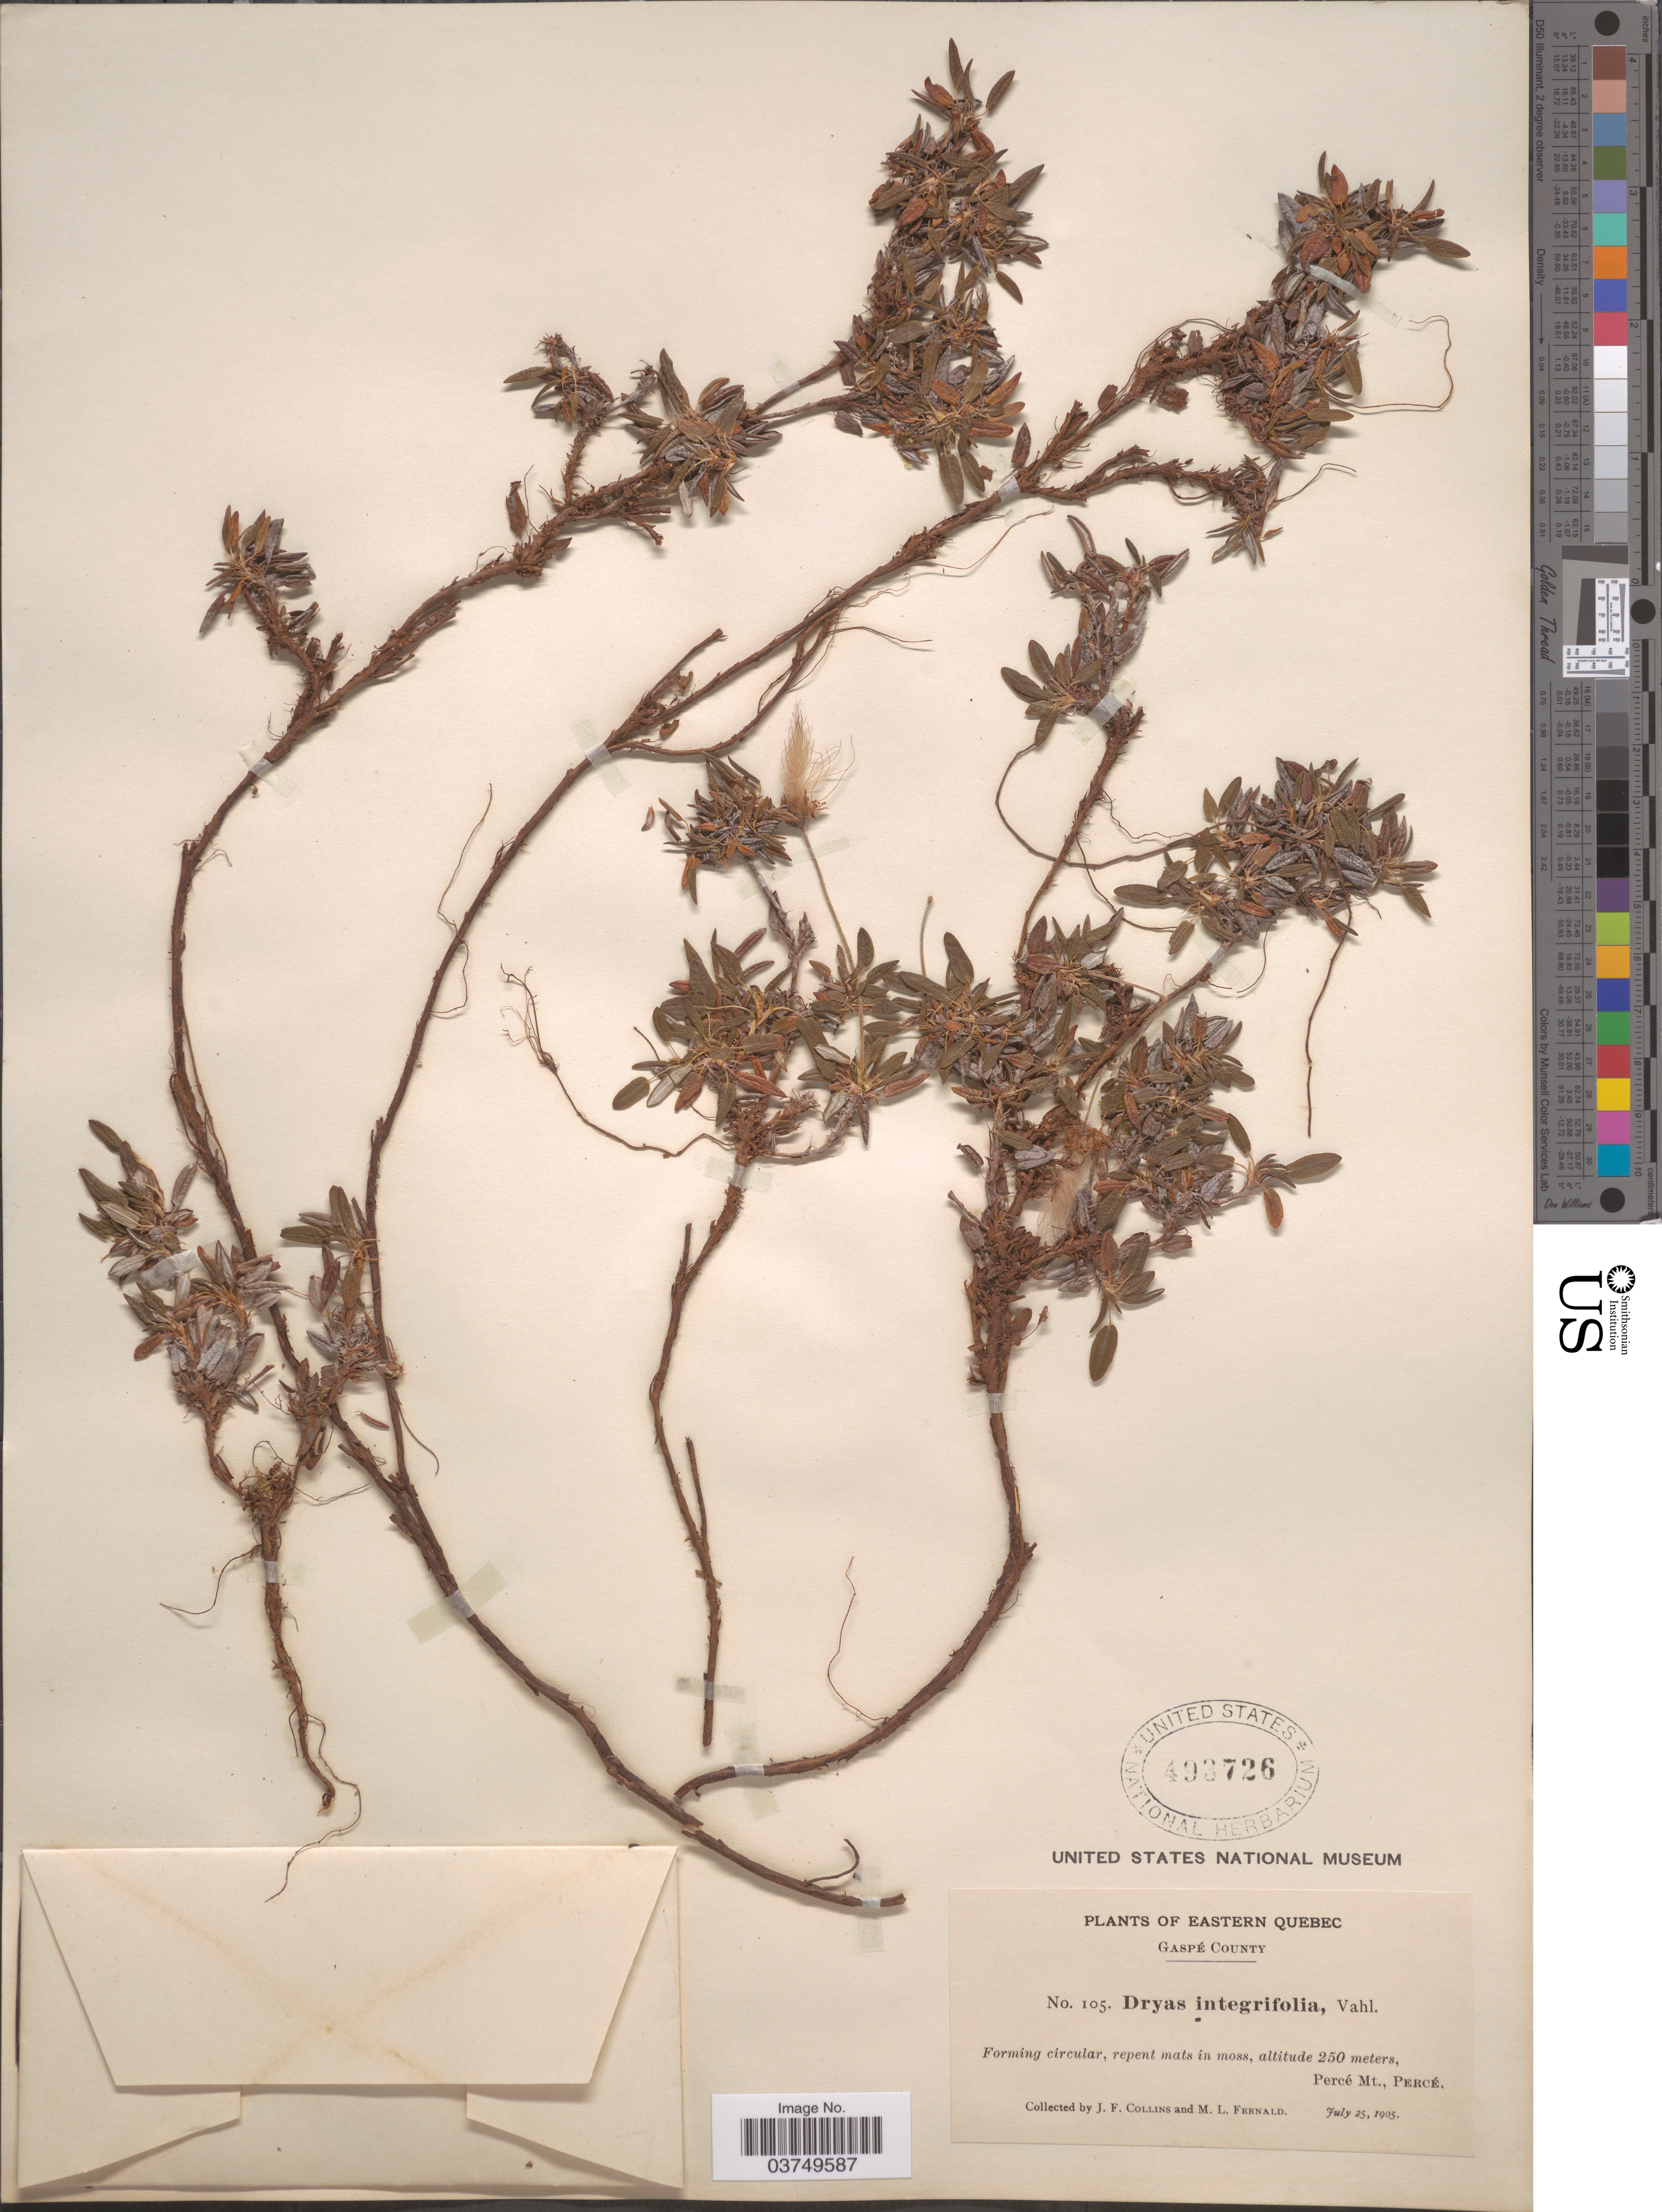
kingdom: Plantae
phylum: Tracheophyta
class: Magnoliopsida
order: Rosales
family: Rosaceae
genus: Dryas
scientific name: Dryas integrifolia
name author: Vahl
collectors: J. Collins & M. L. Fernald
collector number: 105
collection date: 1905-07-25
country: Canada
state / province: Quebec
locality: Eastern Quebec. Gaspé County. Forming circular, repent mats in moss. Percé Mt., Percé.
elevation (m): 250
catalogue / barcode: US 493726